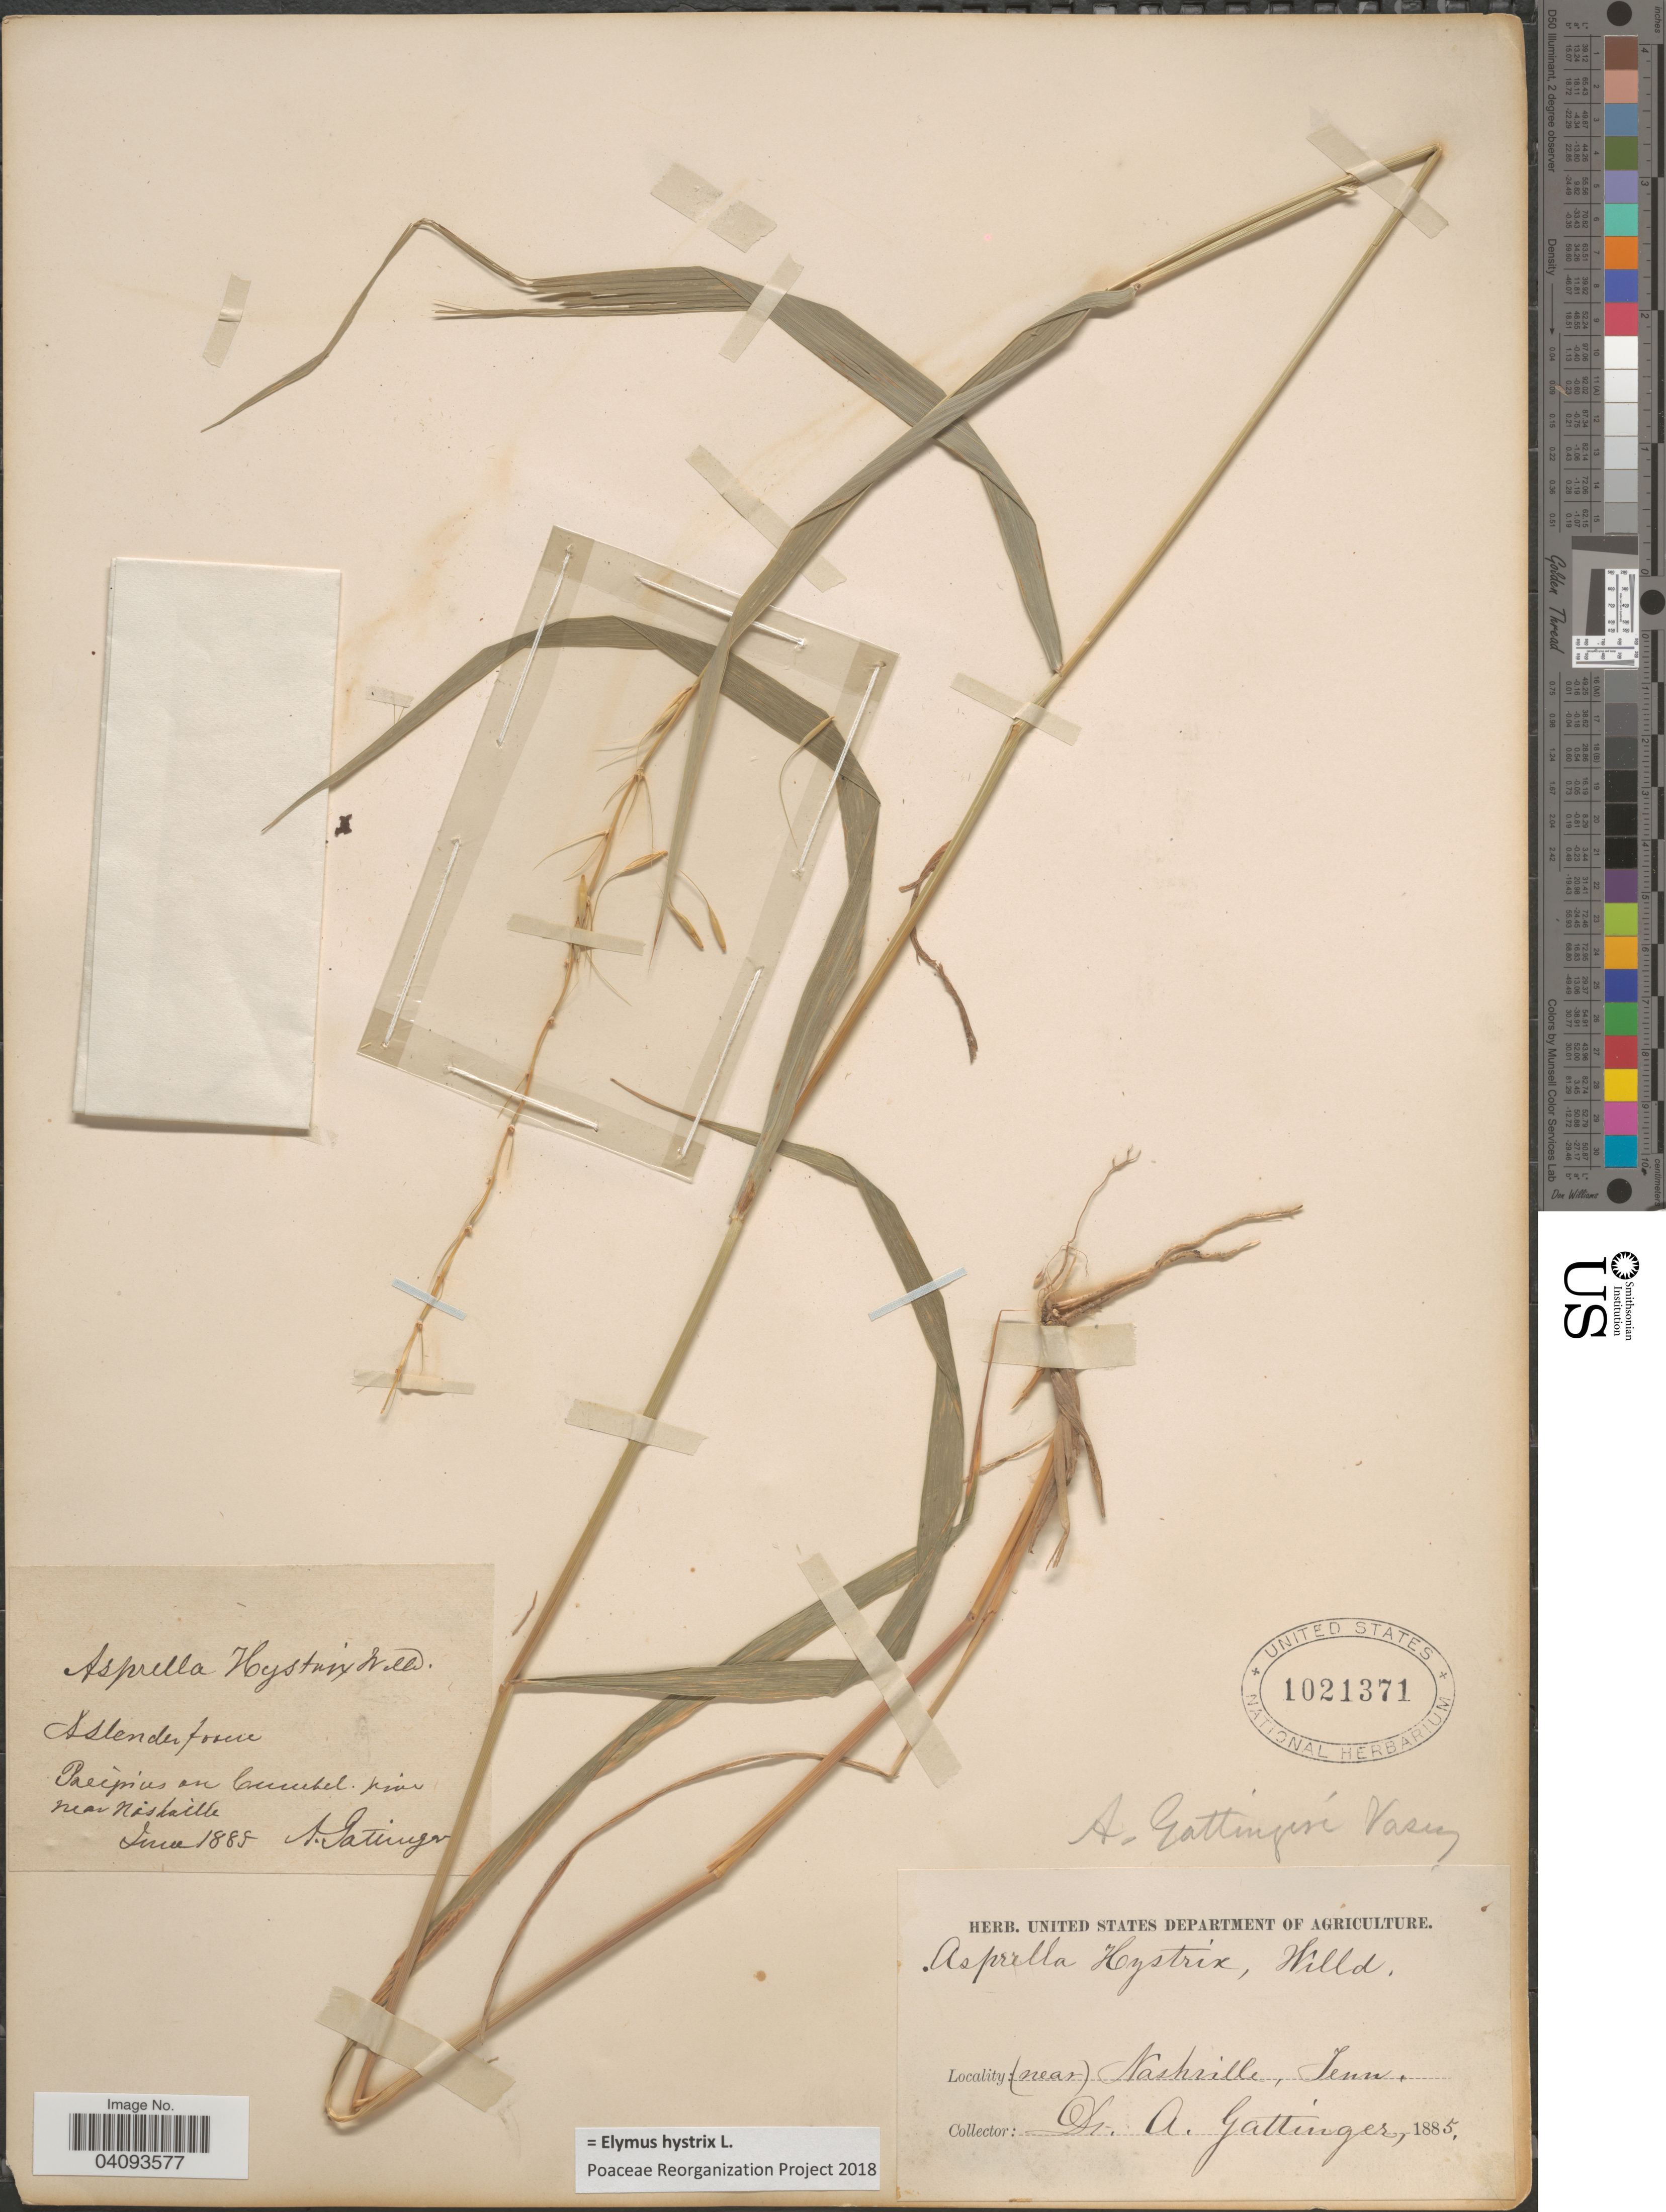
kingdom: Plantae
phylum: Tracheophyta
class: Liliopsida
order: Poales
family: Poaceae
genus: Elymus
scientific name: Elymus hystrix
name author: L.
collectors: A. Gattinger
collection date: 1885-06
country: United States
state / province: Tennessee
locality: Near Nashville.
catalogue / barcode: US 1021371